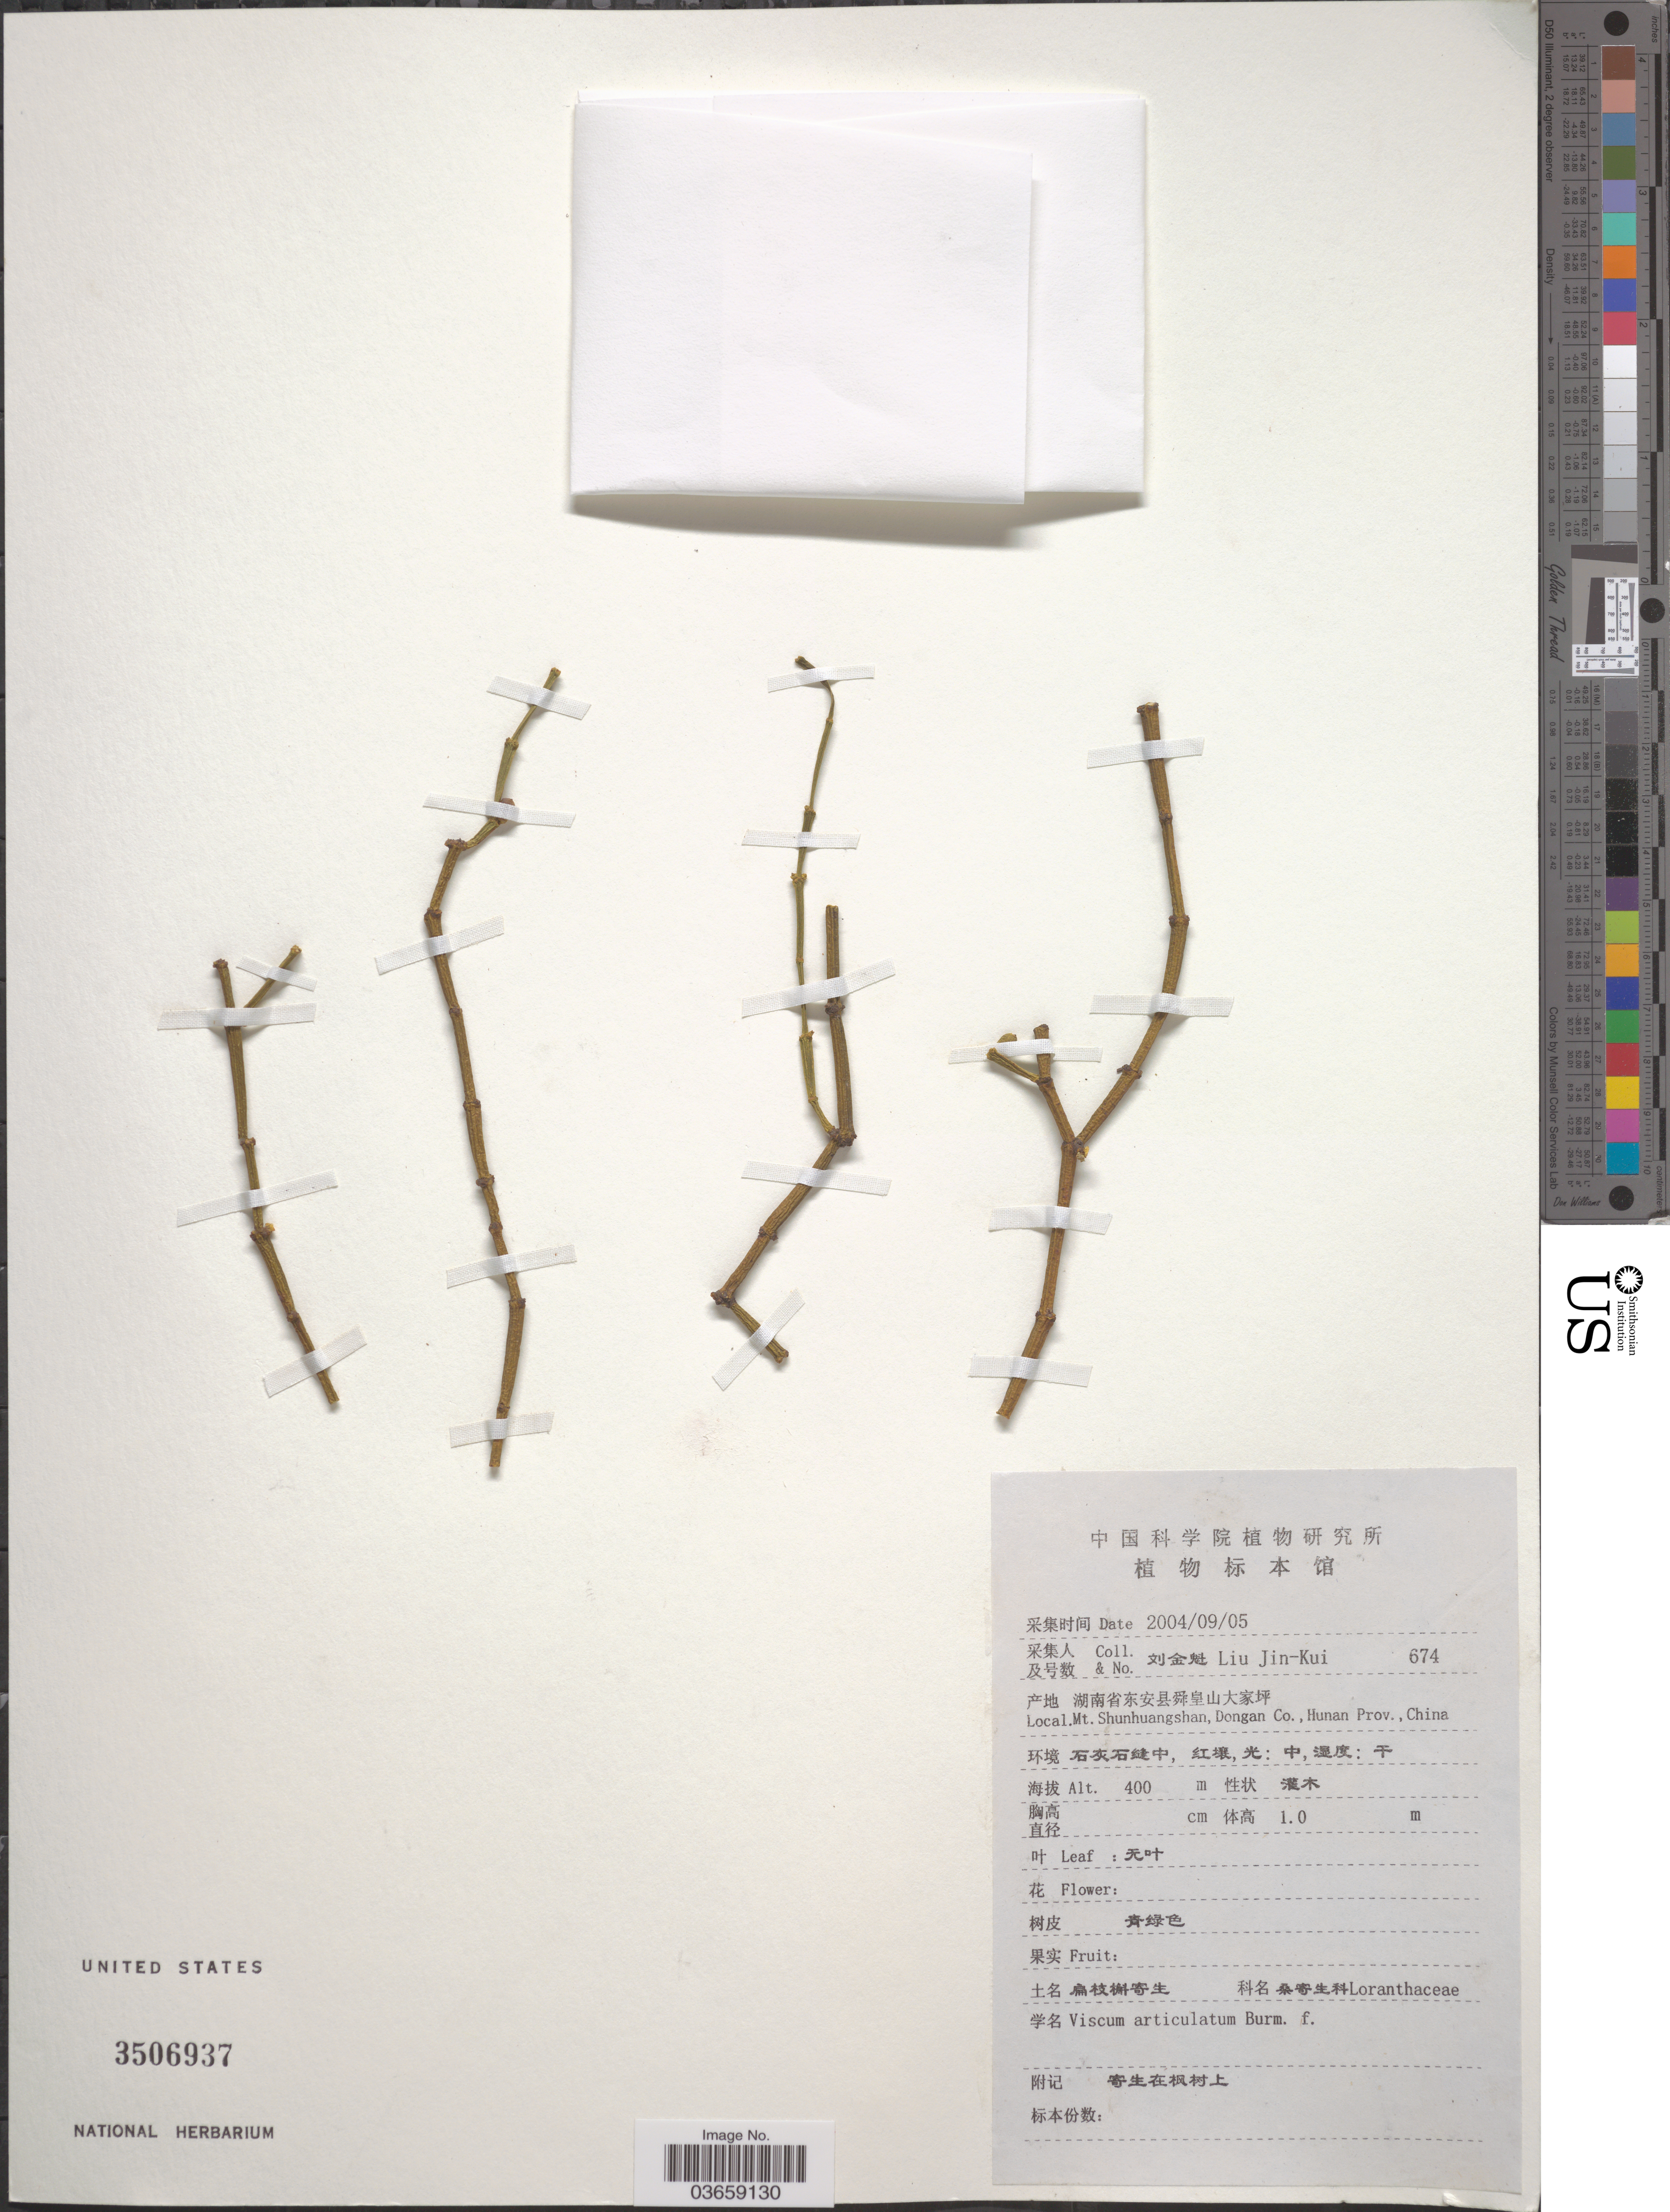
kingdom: Plantae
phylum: Tracheophyta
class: Magnoliopsida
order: Santalales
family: Viscaceae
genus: Viscum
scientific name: Viscum articulatum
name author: Burm. f.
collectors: Liu Jin-Kui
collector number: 674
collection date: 2004-09-05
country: China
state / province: Hunan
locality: Mt. Shunhuangshan, Dongan Co.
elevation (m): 400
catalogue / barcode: US 3506937